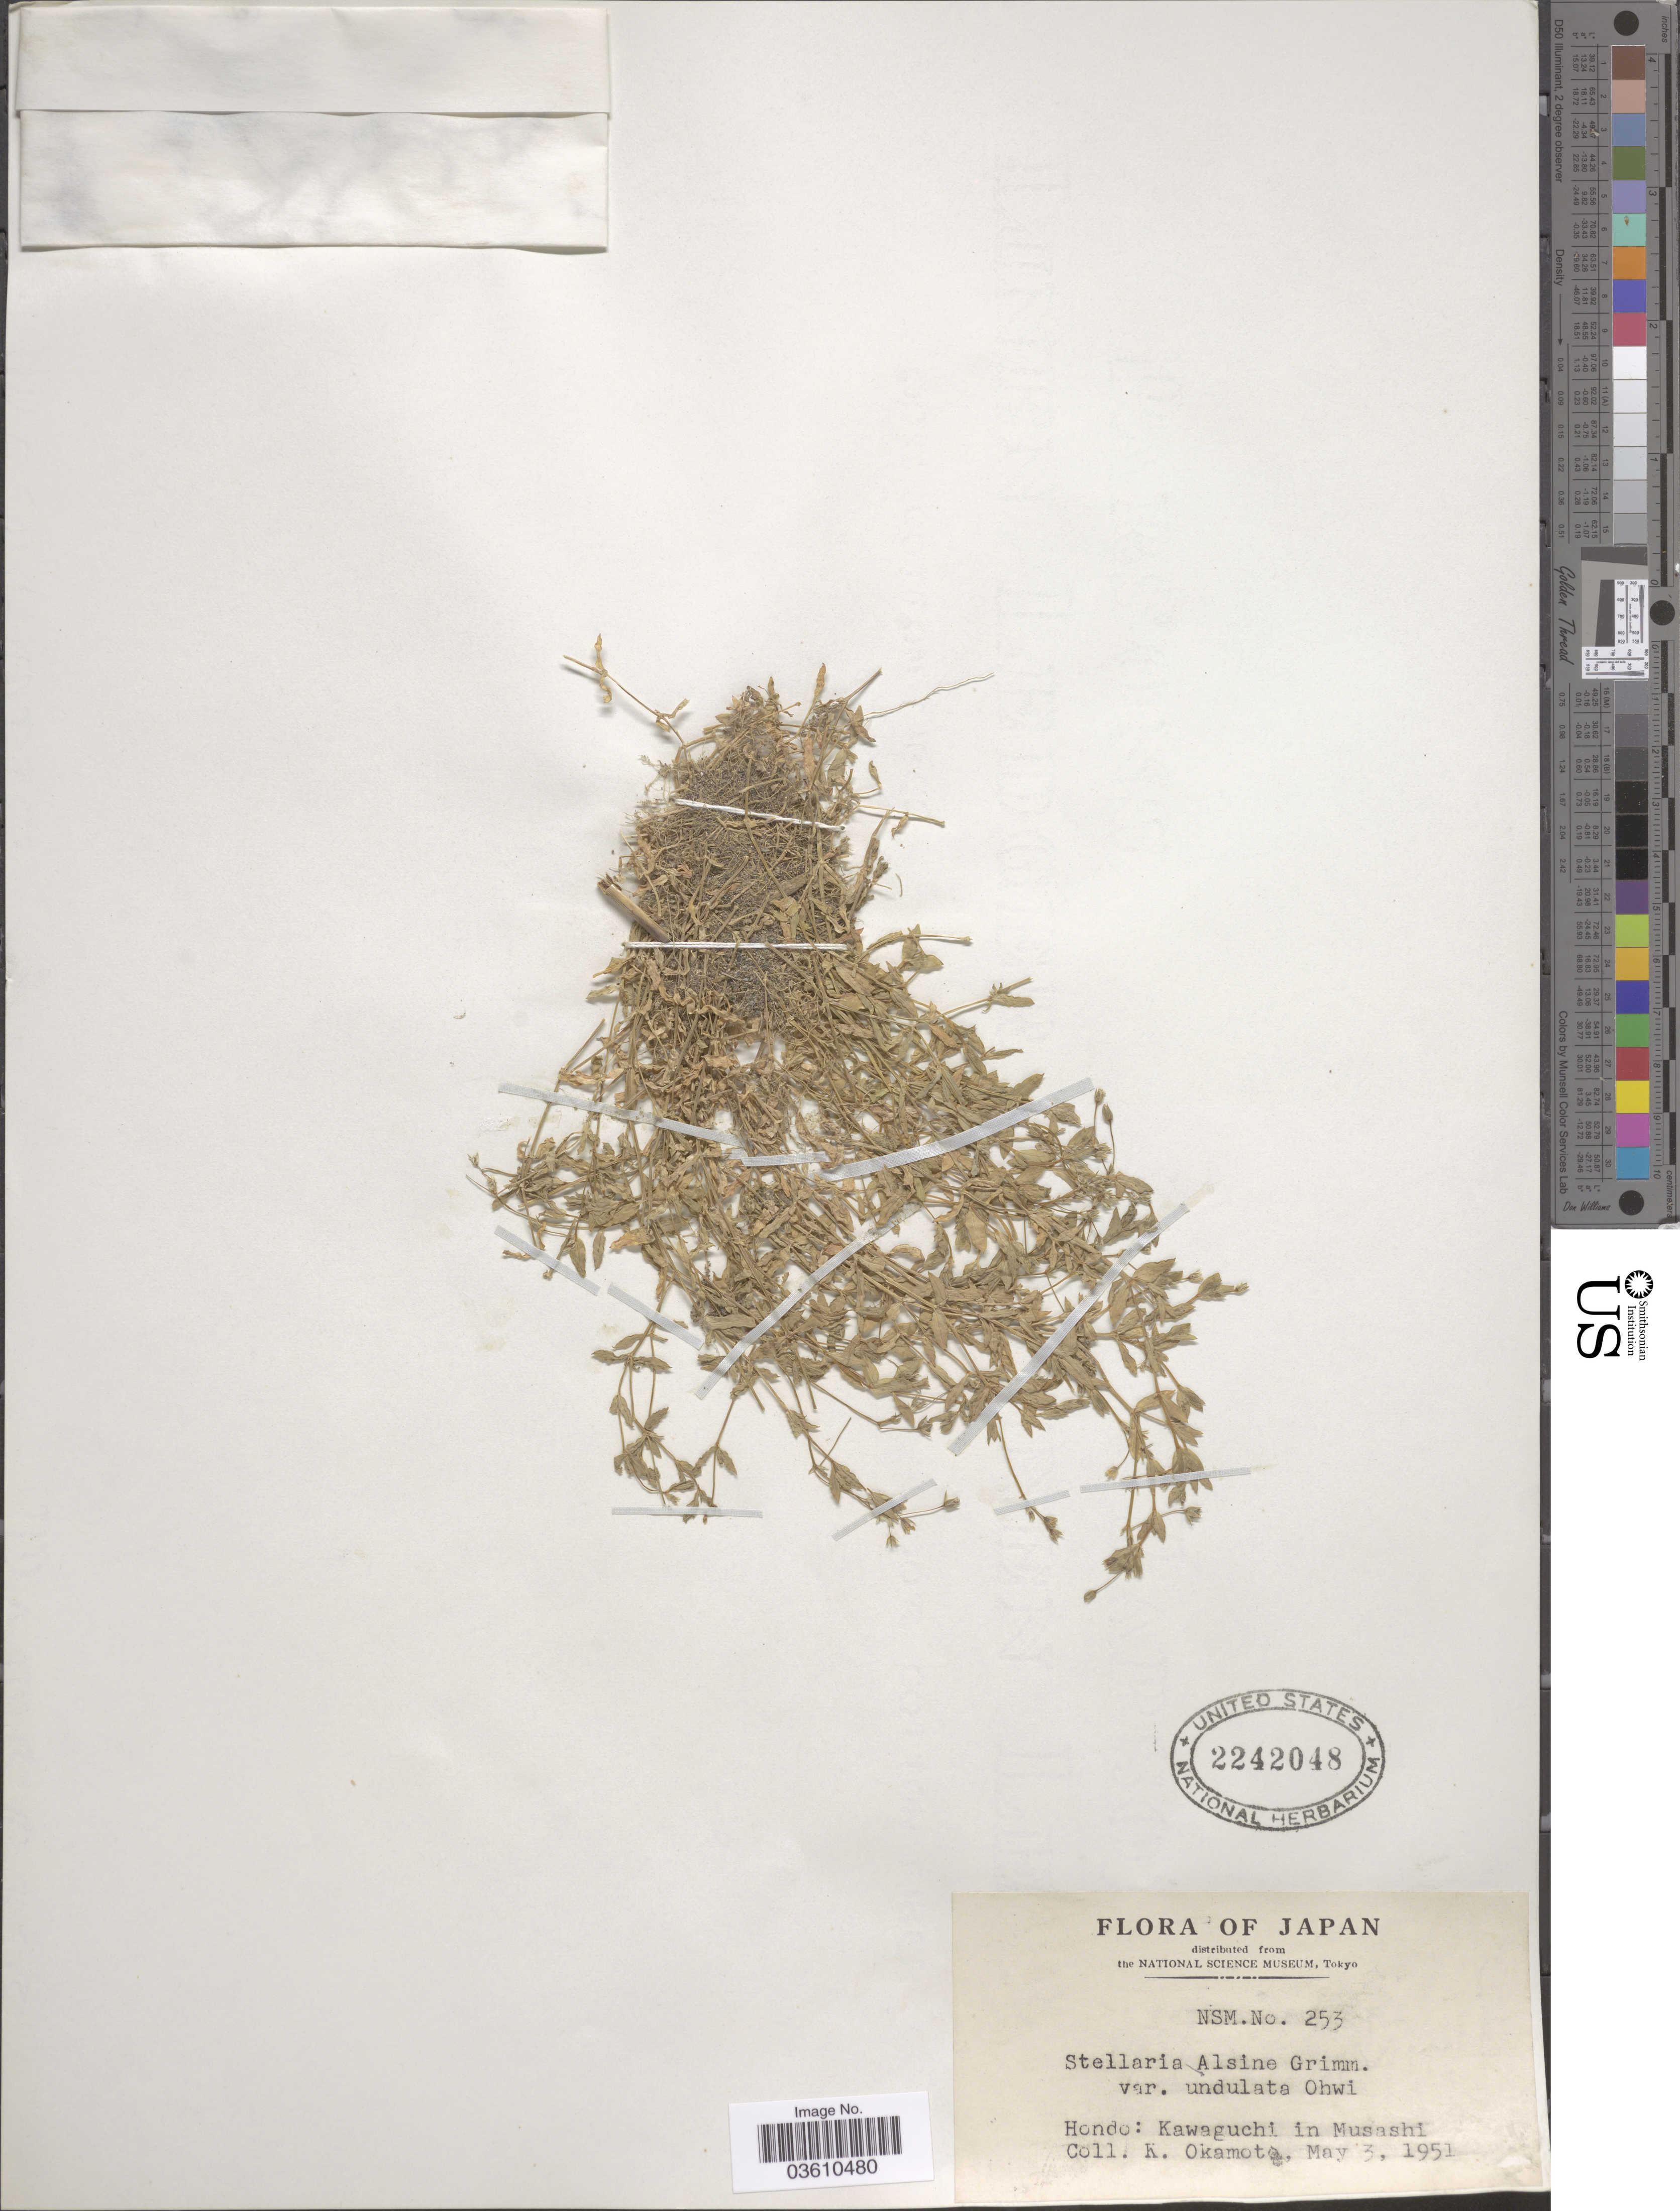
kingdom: Plantae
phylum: Tracheophyta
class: Magnoliopsida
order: Caryophyllales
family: Caryophyllaceae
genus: Stellaria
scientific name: Stellaria alsine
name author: Grimm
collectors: K. Okamoto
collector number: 253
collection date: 1951-05-03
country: Japan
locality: Hondo: Kawaguchi in Musashi.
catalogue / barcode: US 2242048